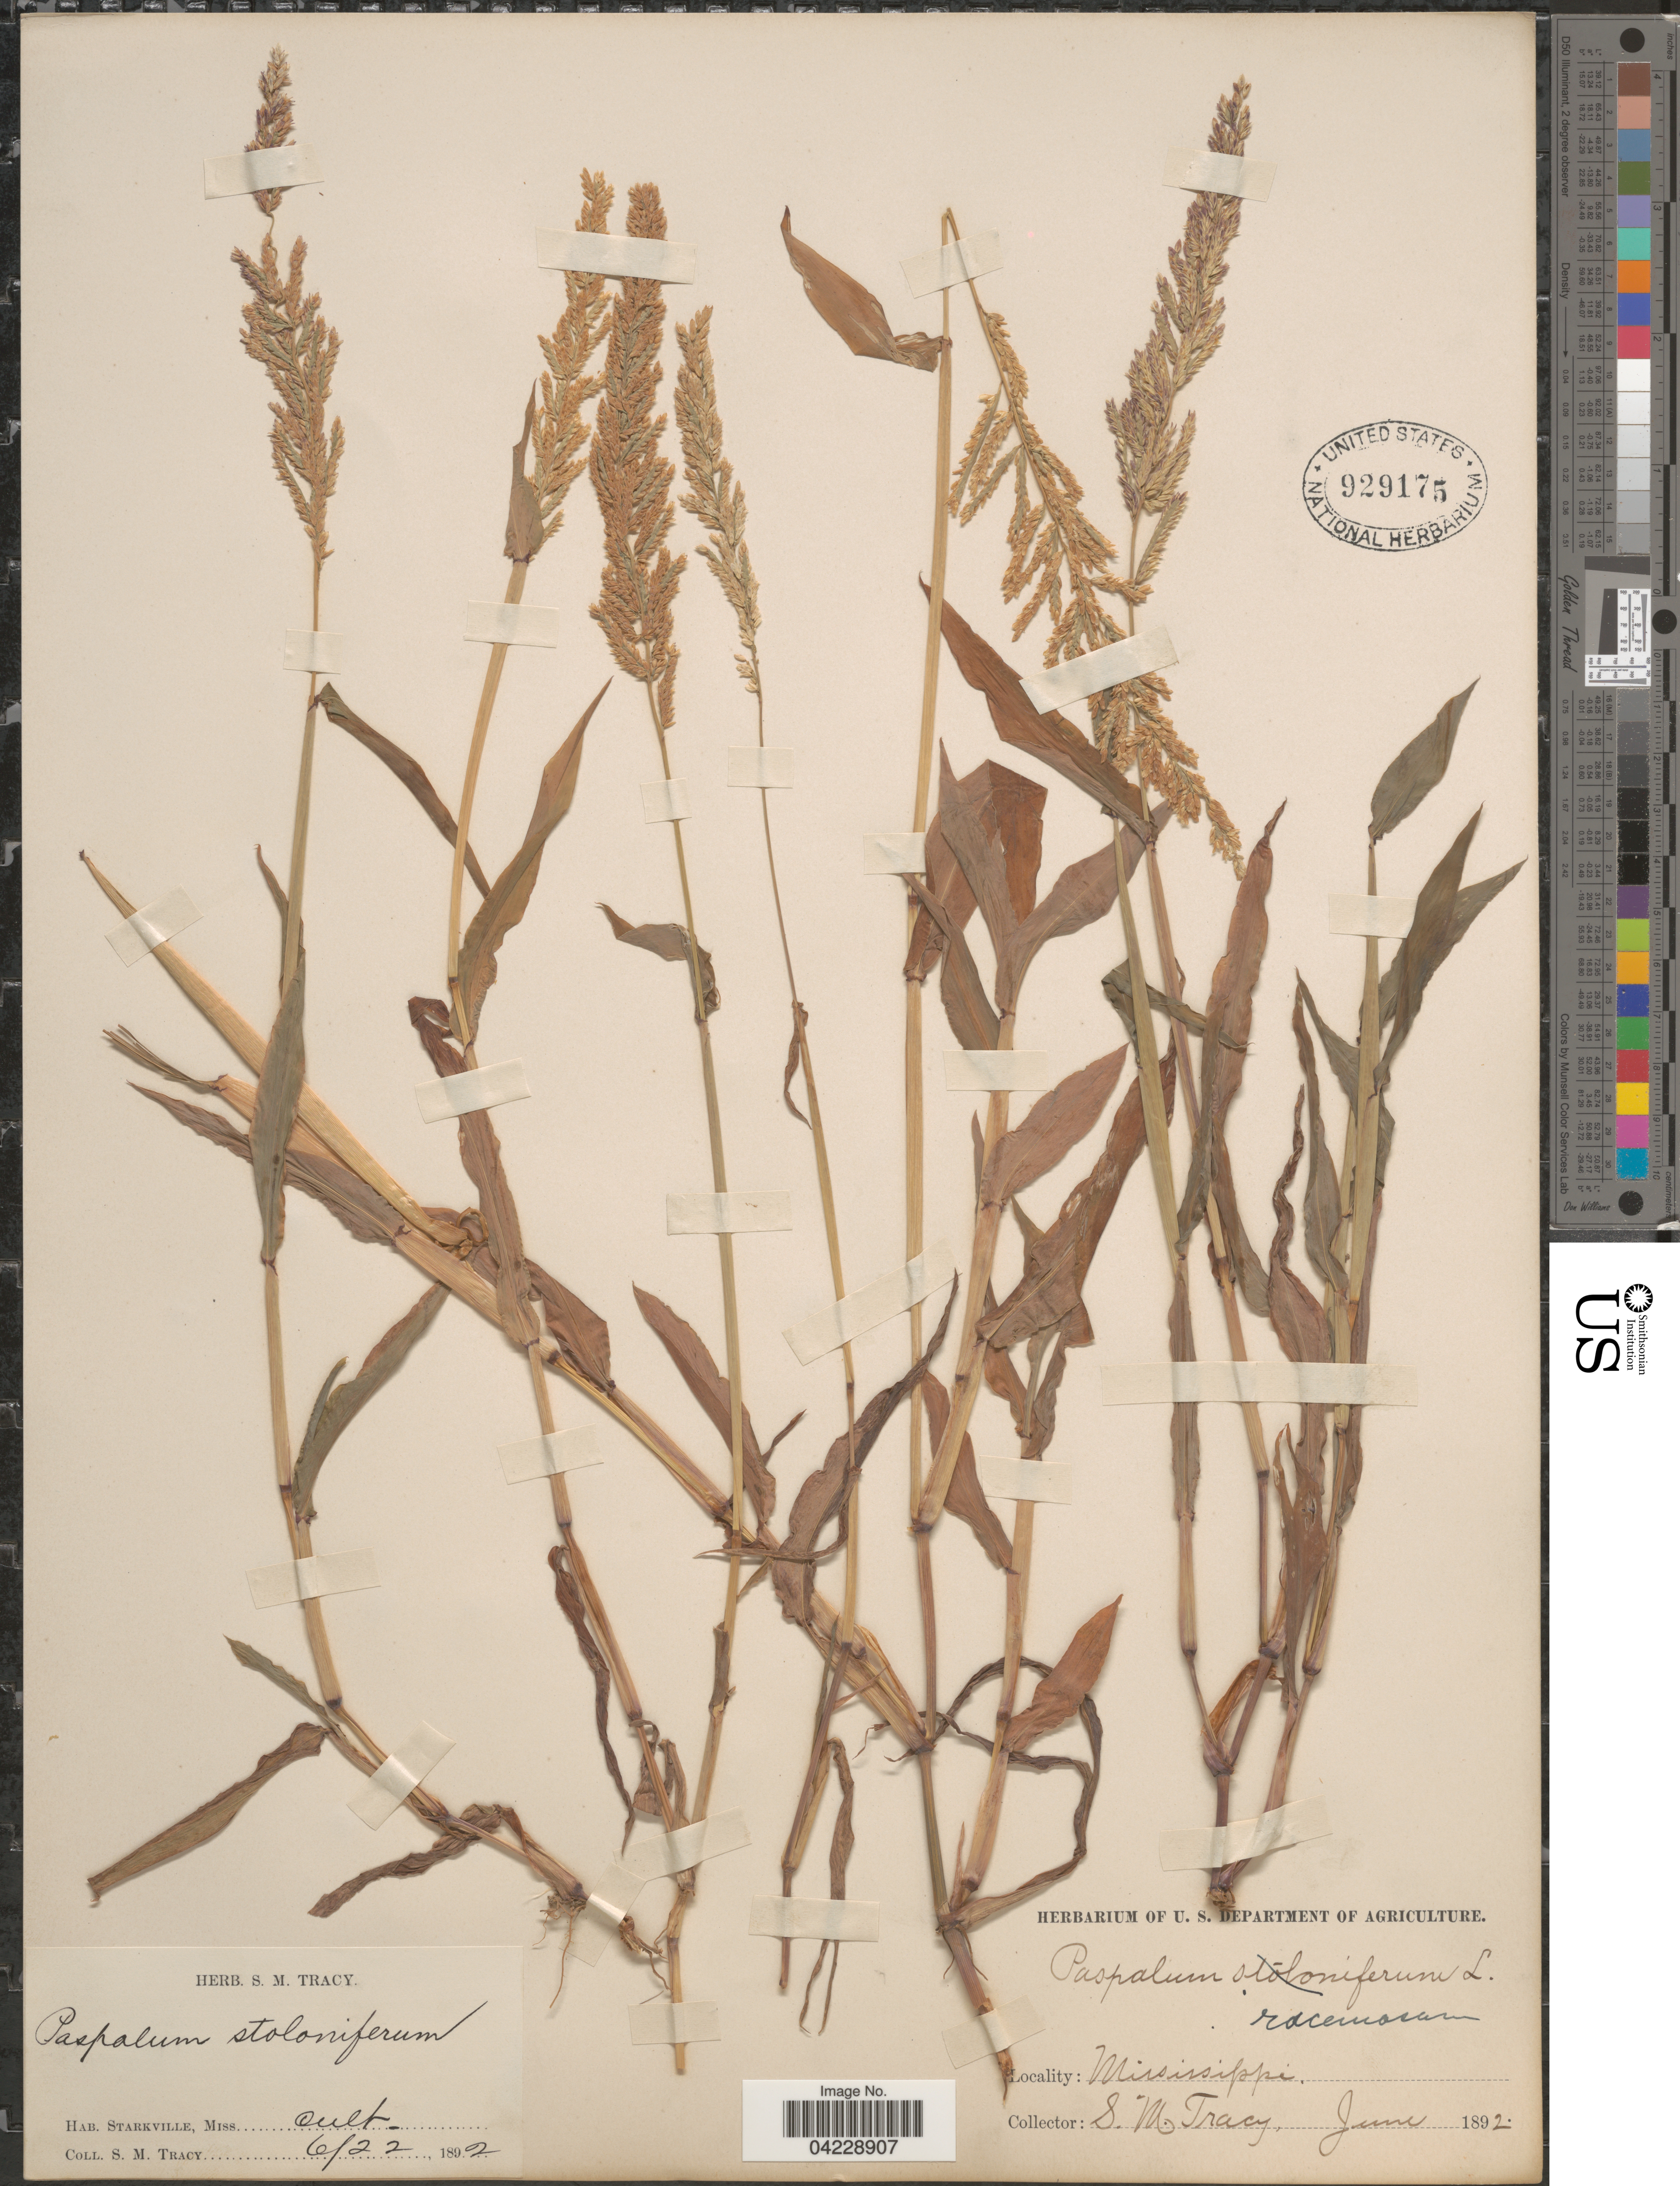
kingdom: Plantae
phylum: Tracheophyta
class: Liliopsida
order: Poales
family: Poaceae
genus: Paspalum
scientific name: Paspalum racemosum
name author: Lam.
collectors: S. M. Tracy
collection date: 1892-06-22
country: United States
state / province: Mississippi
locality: Starkville.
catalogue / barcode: US 929175